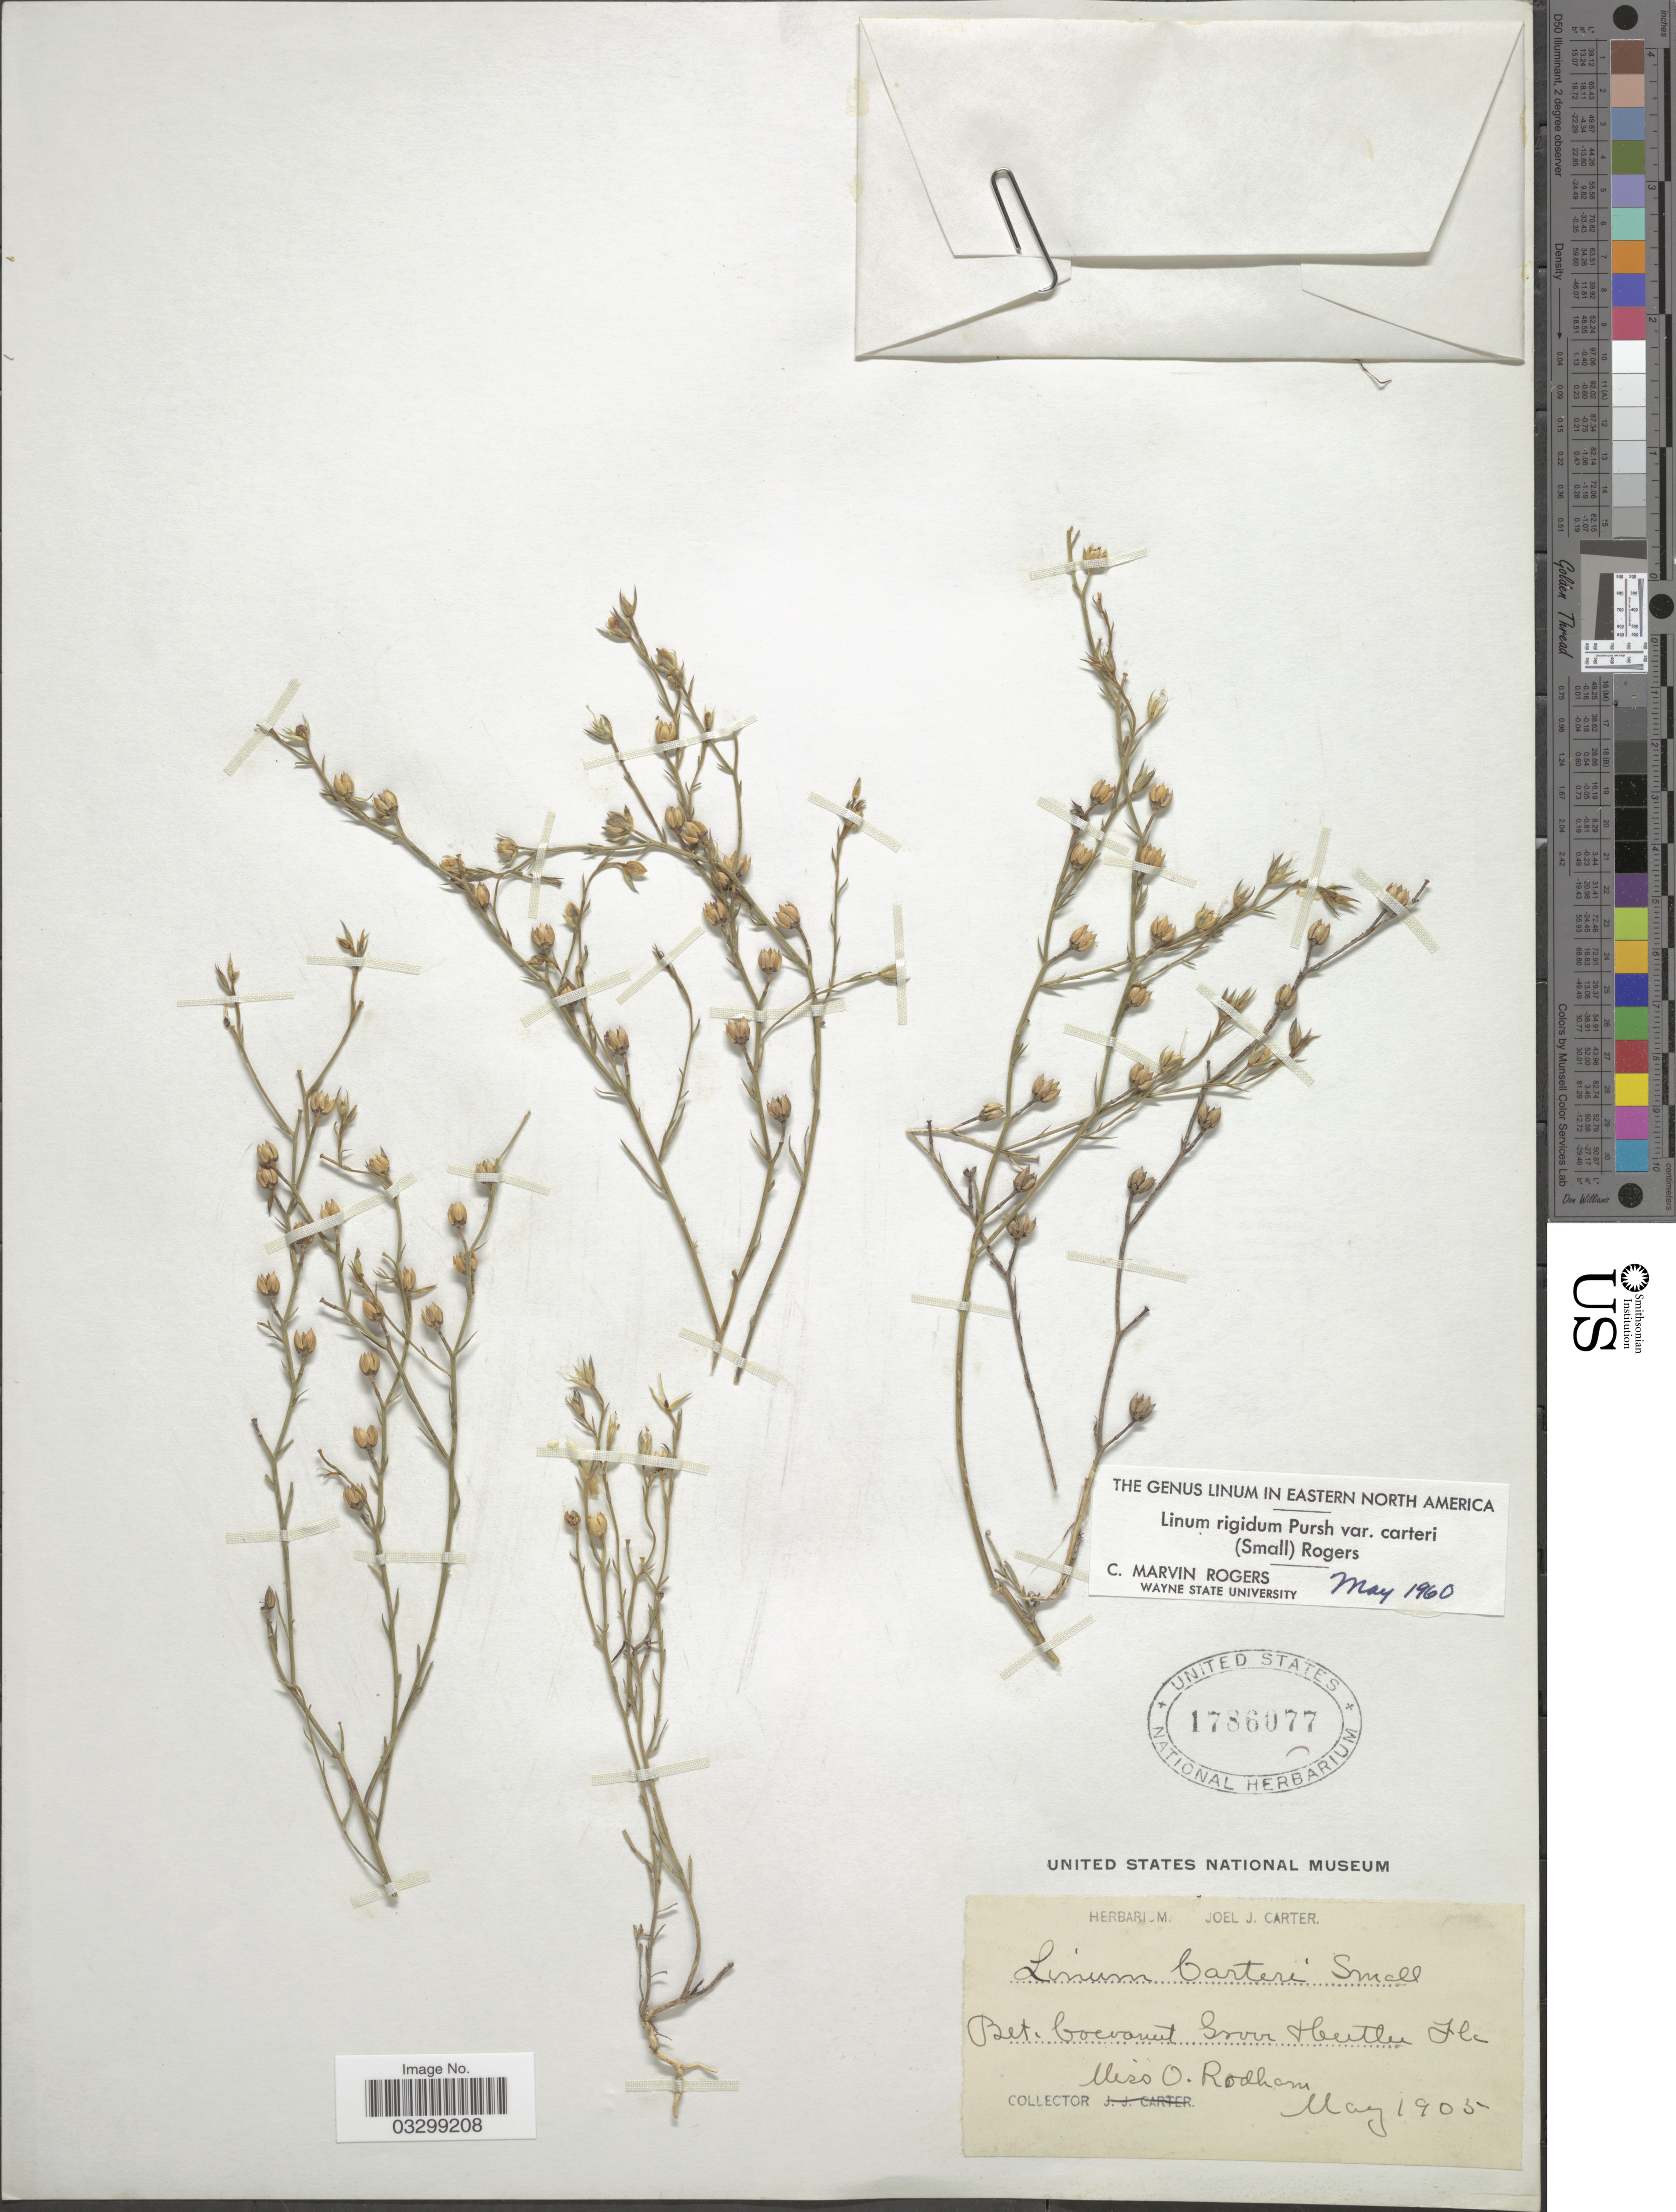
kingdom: Plantae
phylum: Tracheophyta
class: Magnoliopsida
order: Malpighiales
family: Linaceae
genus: Linum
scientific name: Linum rigidum var. carteri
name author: (Small) C.M. Rogers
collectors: O. Rodham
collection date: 1905-05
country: United States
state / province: Florida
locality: Bet. Coconut Grove + Cutler Fla.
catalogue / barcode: US 1786077